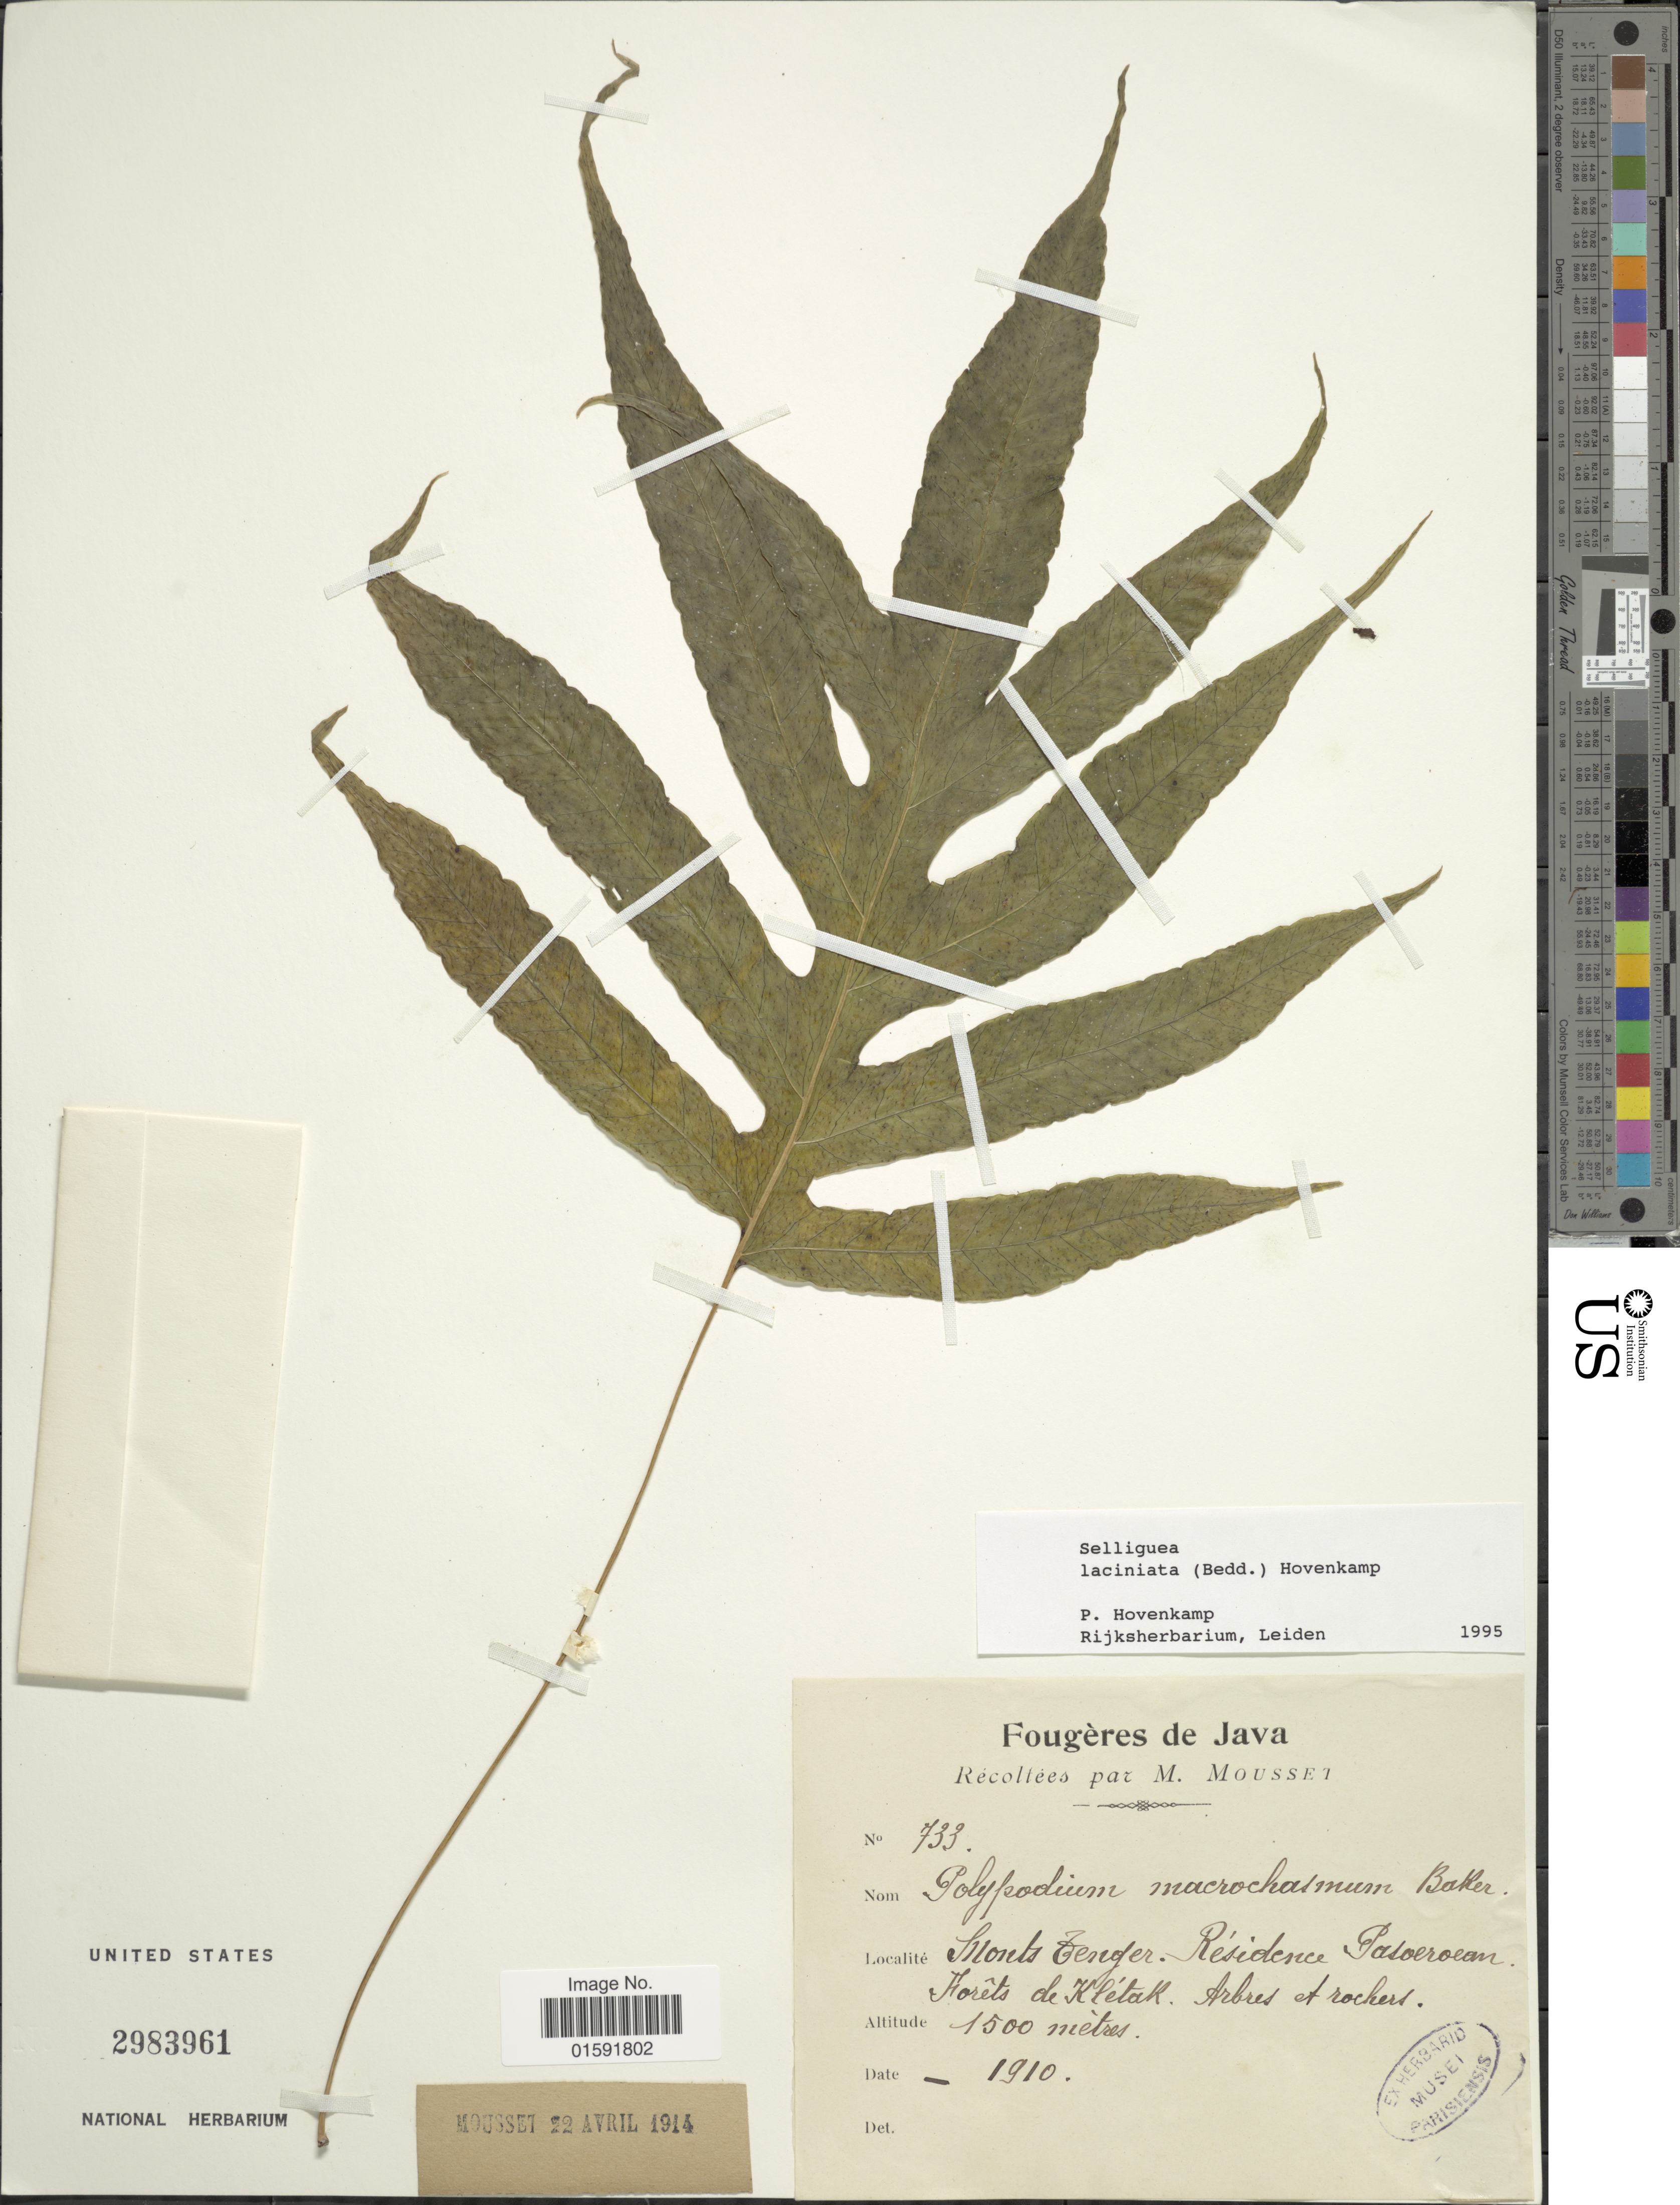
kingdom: Plantae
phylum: Tracheophyta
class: Polypodiopsida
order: Polypodiales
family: Polypodiaceae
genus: Selliguea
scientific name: Selliguea laciniata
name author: (C. Presl) Hovenkamp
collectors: M. Mousset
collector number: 733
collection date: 1910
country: Indonesia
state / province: Java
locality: Monts Tenger, Residence Paloeroem, forests de Kle'tak, Arbres et rochers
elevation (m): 1500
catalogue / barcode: US 2983961